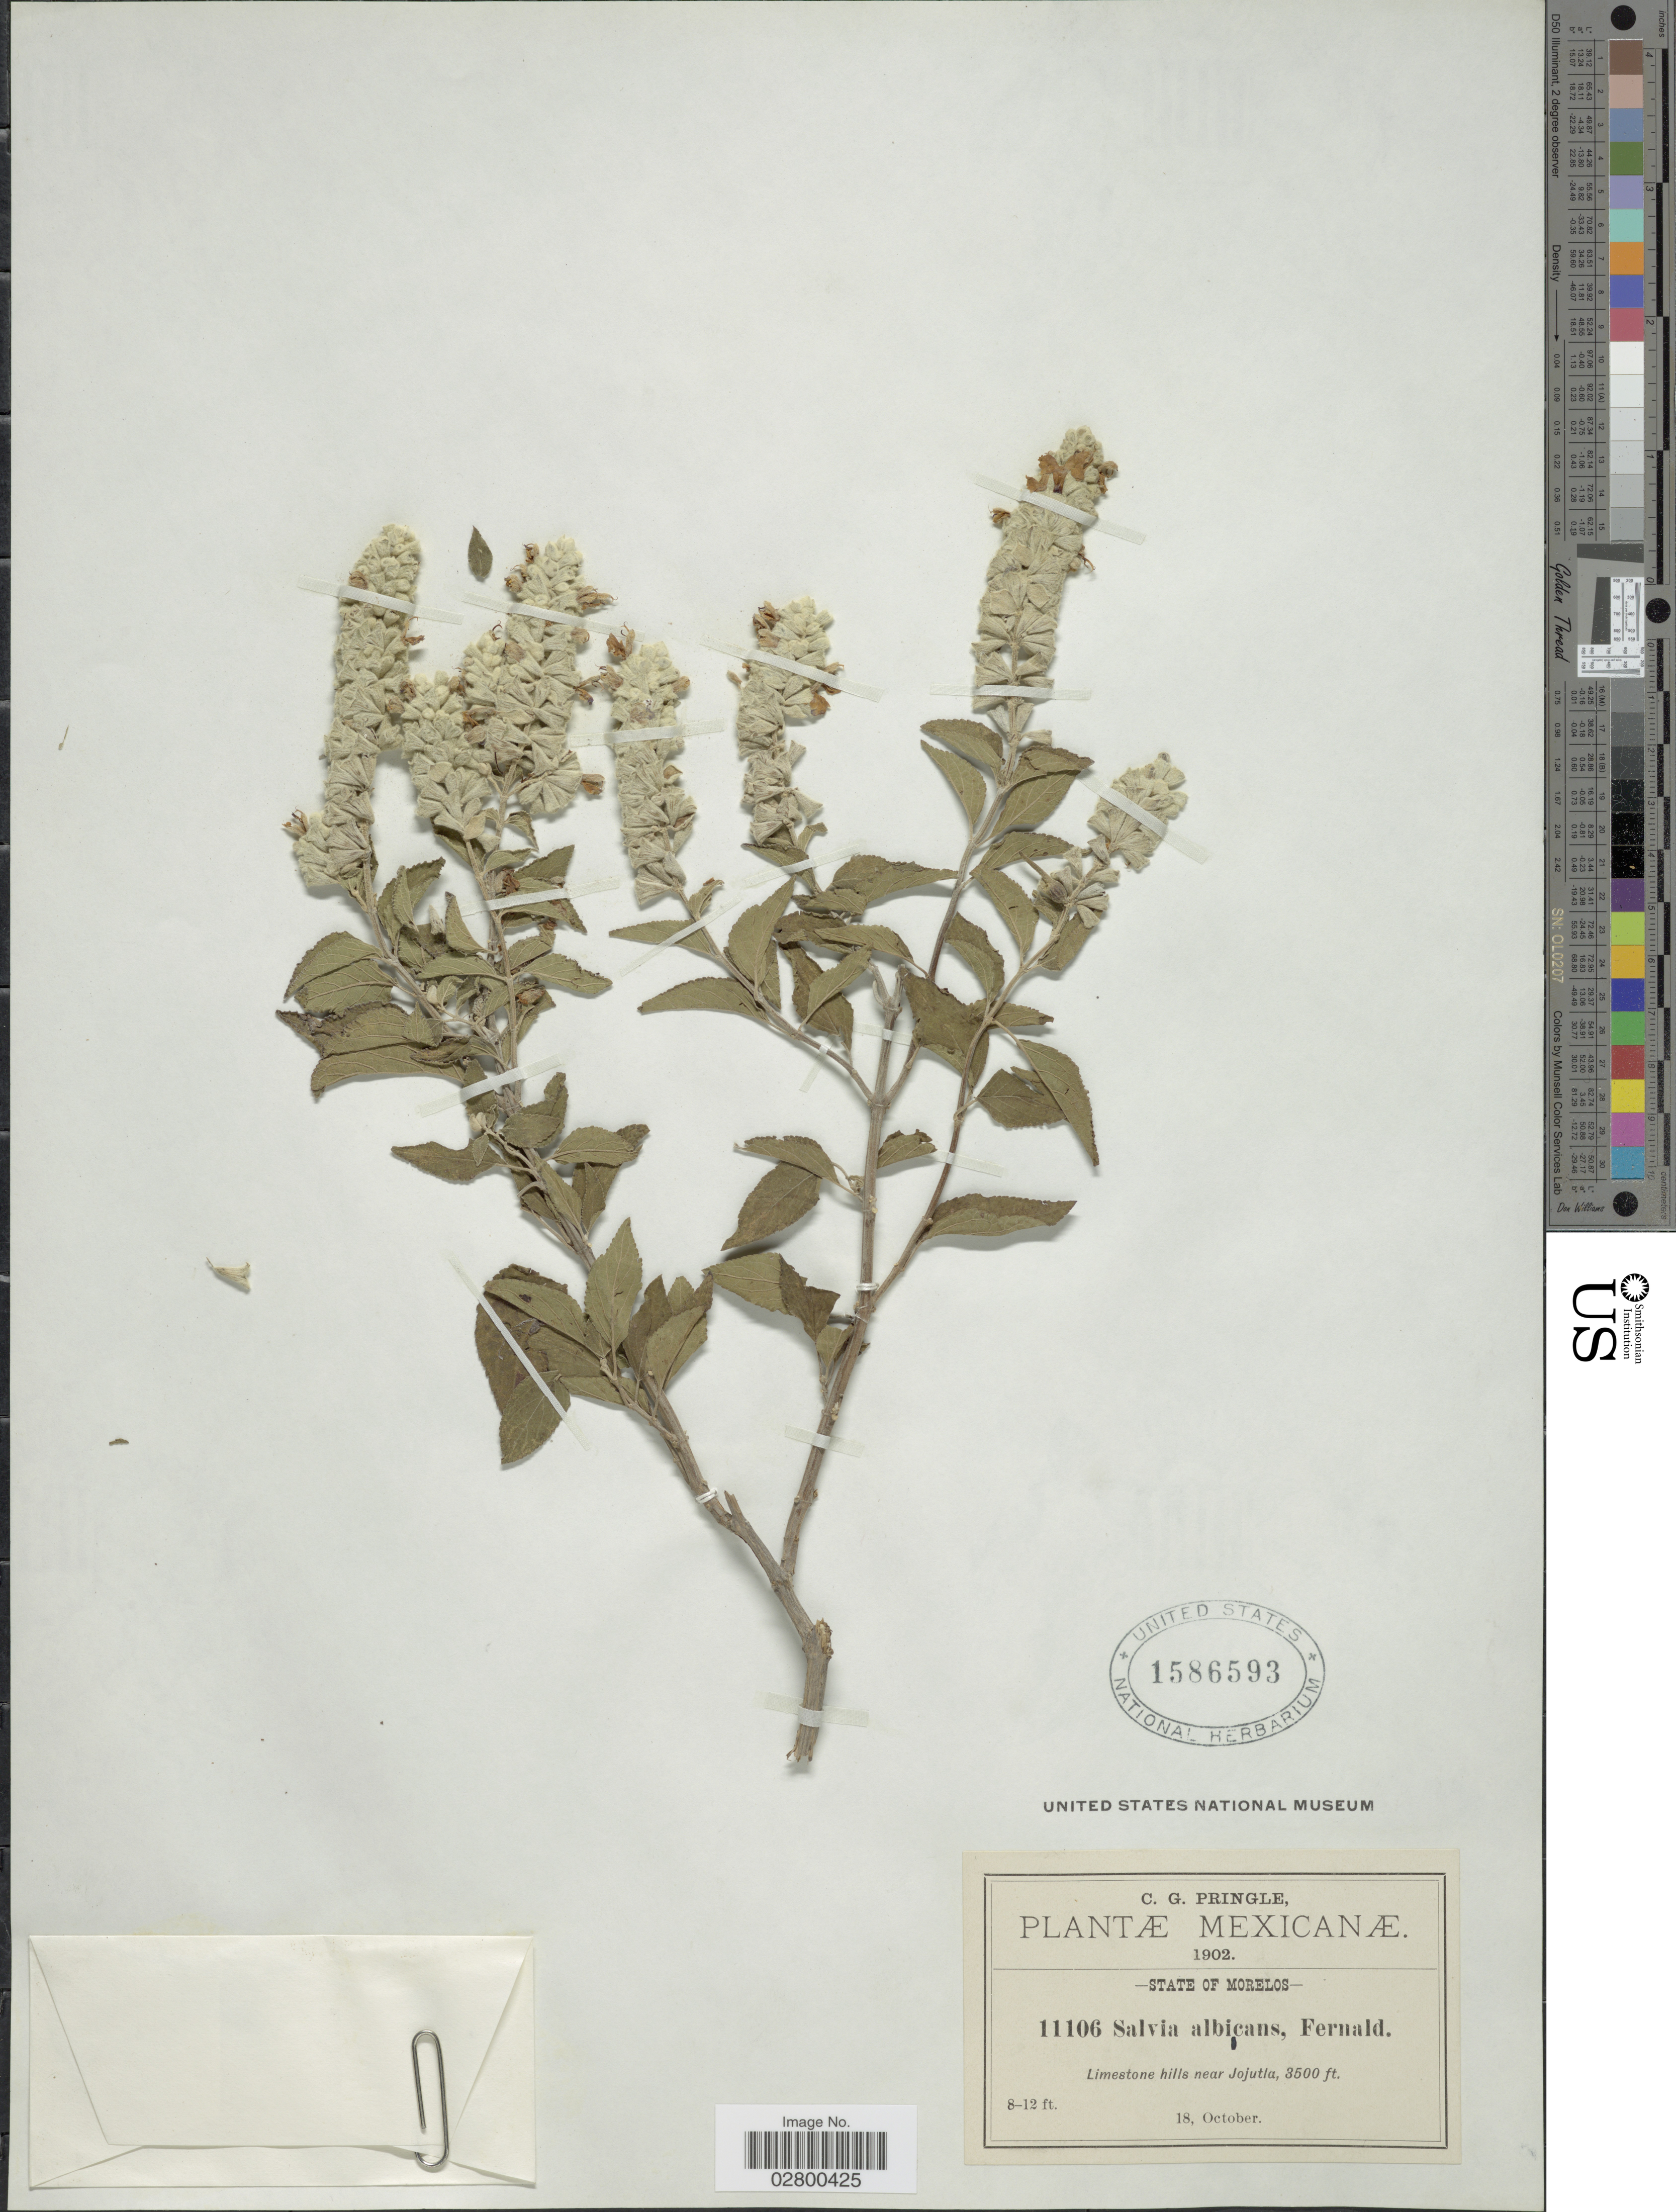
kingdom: Plantae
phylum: Tracheophyta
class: Magnoliopsida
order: Lamiales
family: Lamiaceae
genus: Salvia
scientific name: Salvia albicans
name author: Fernald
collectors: C. G. Pringle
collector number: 11106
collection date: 1902-10-18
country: Mexico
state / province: Morelos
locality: State of Morelos, Limestone hills near Jojutla.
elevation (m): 1067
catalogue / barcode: US 1586593